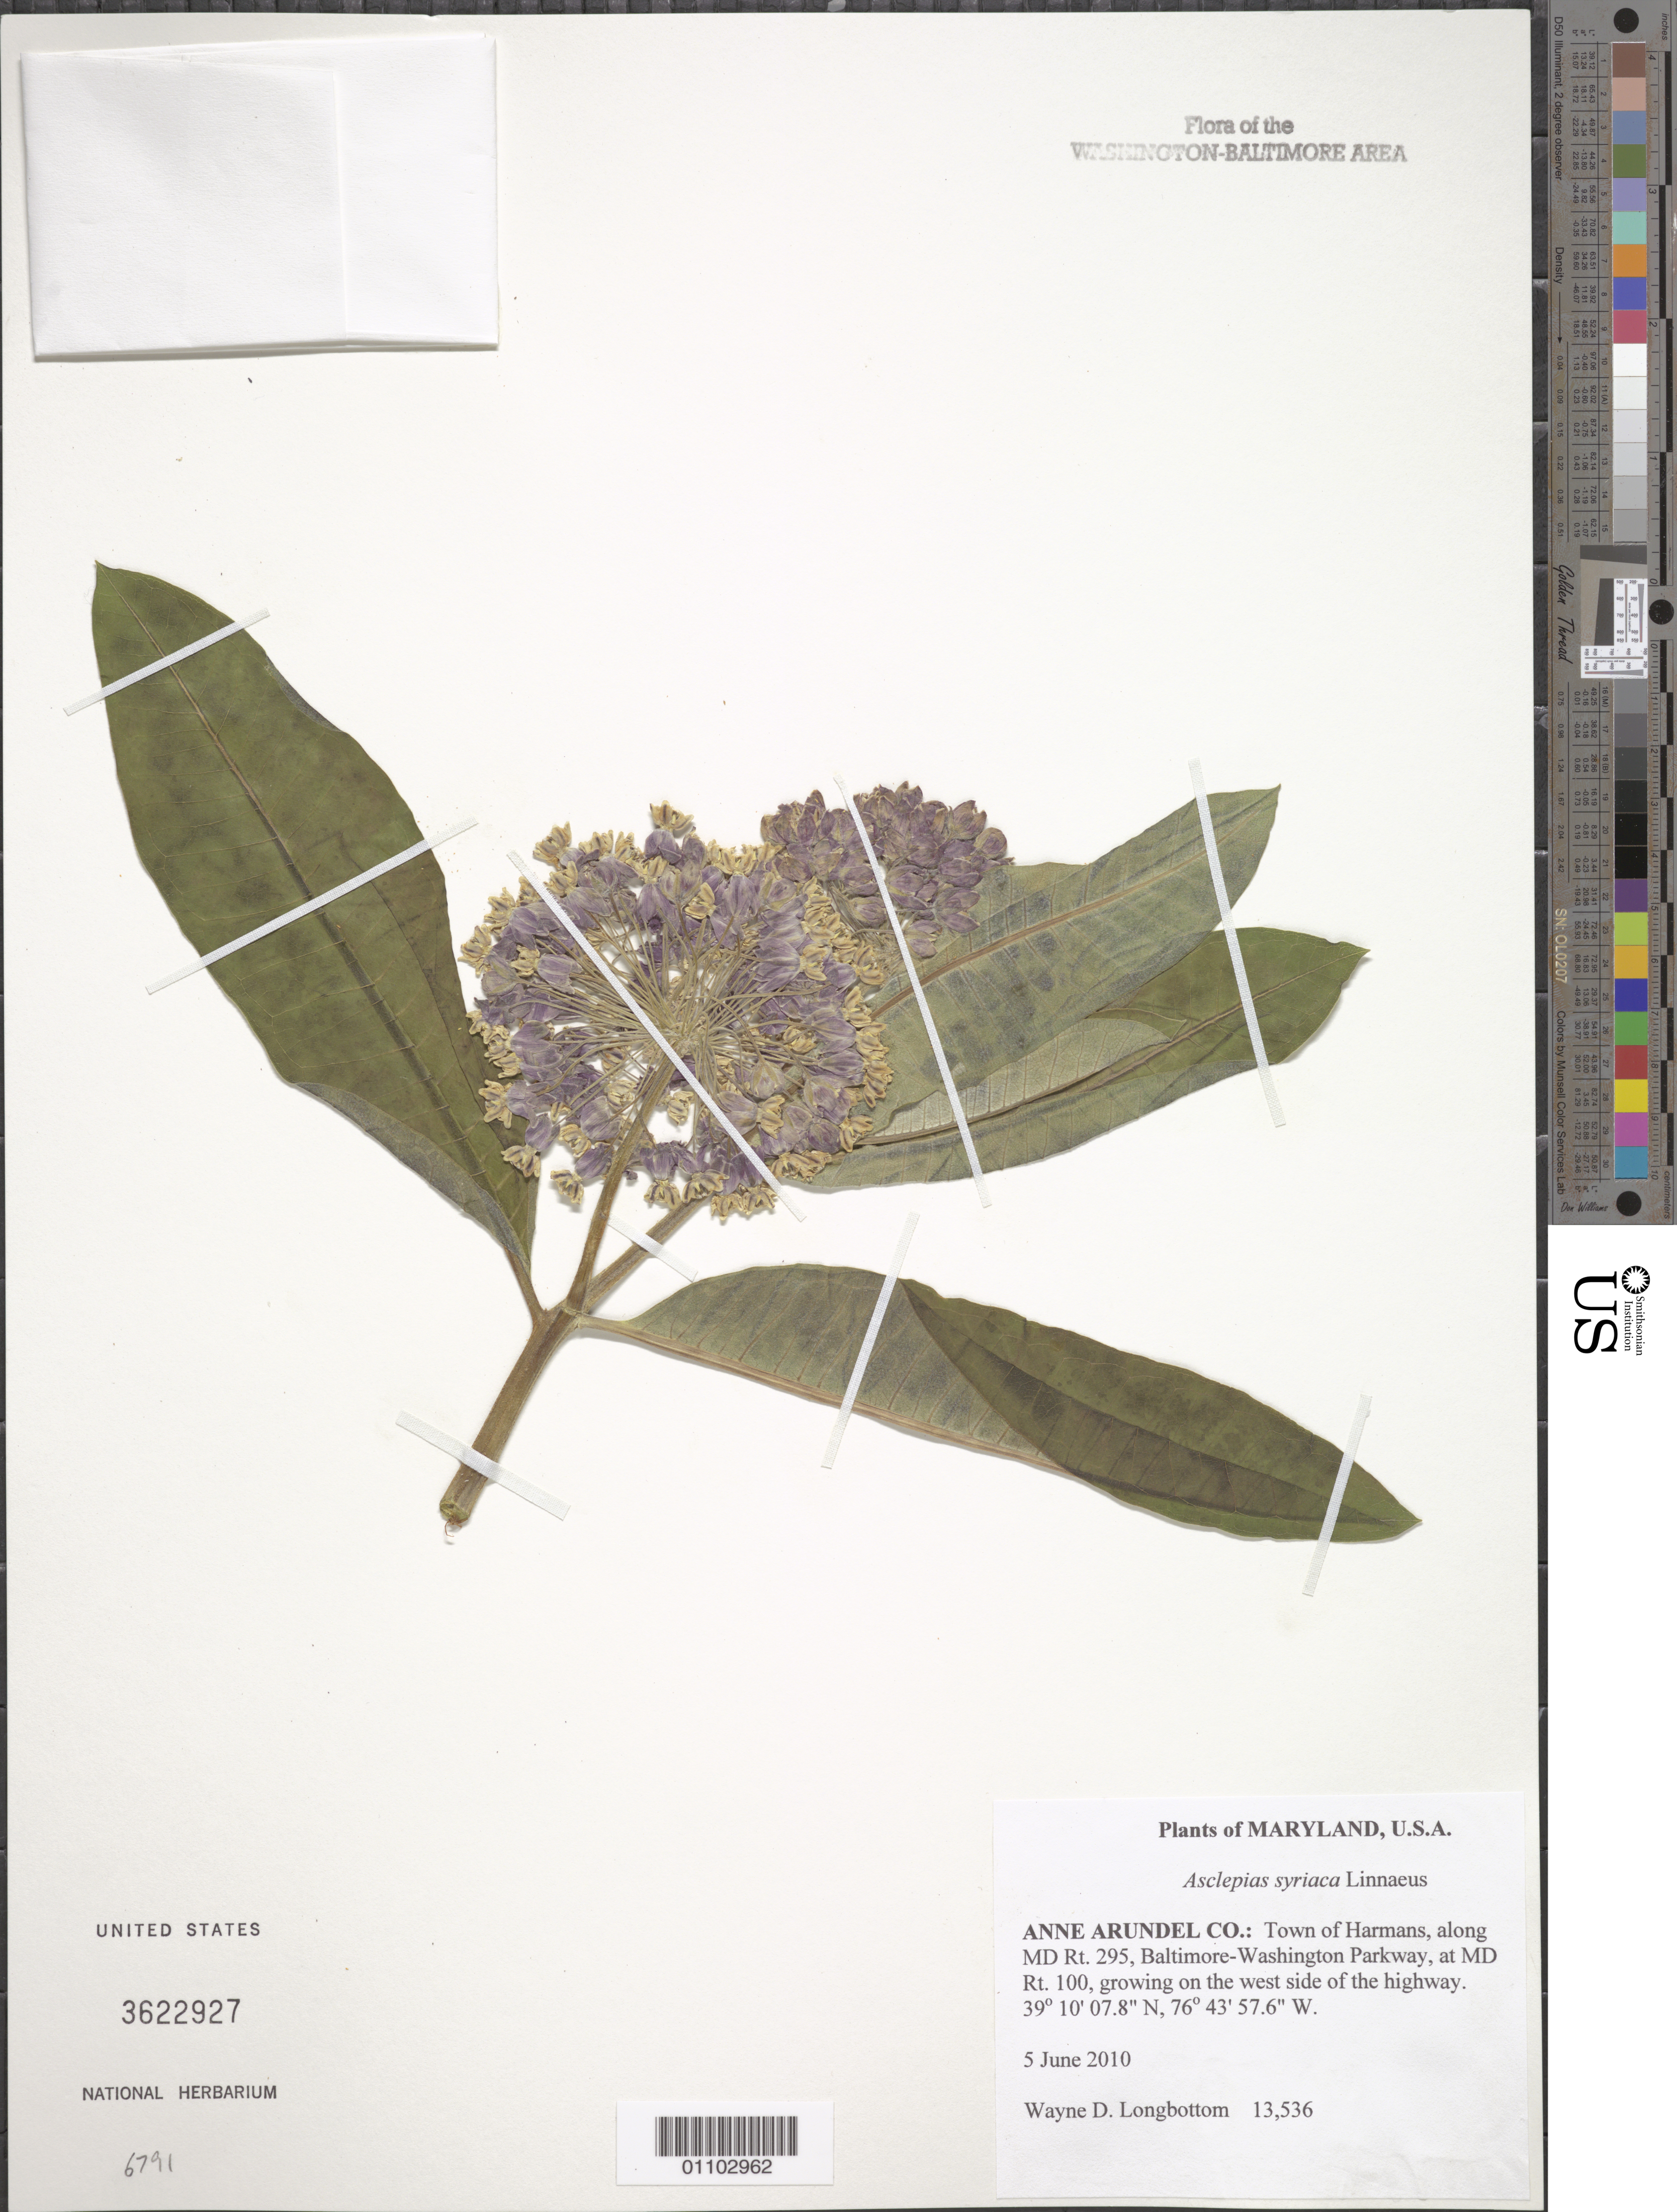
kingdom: Plantae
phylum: Tracheophyta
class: Magnoliopsida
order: Gentianales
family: Apocynaceae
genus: Asclepias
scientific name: Asclepias syriaca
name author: L.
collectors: W. D. Longbottom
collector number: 13536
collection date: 2010-06-05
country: United States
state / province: Maryland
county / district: Anne Arundel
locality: Town of Harmans, along Md Rt. 295, Baltimore-Washington Parkway, at MD Rt. 100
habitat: Growing on the west side of the highway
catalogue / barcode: US 3622927